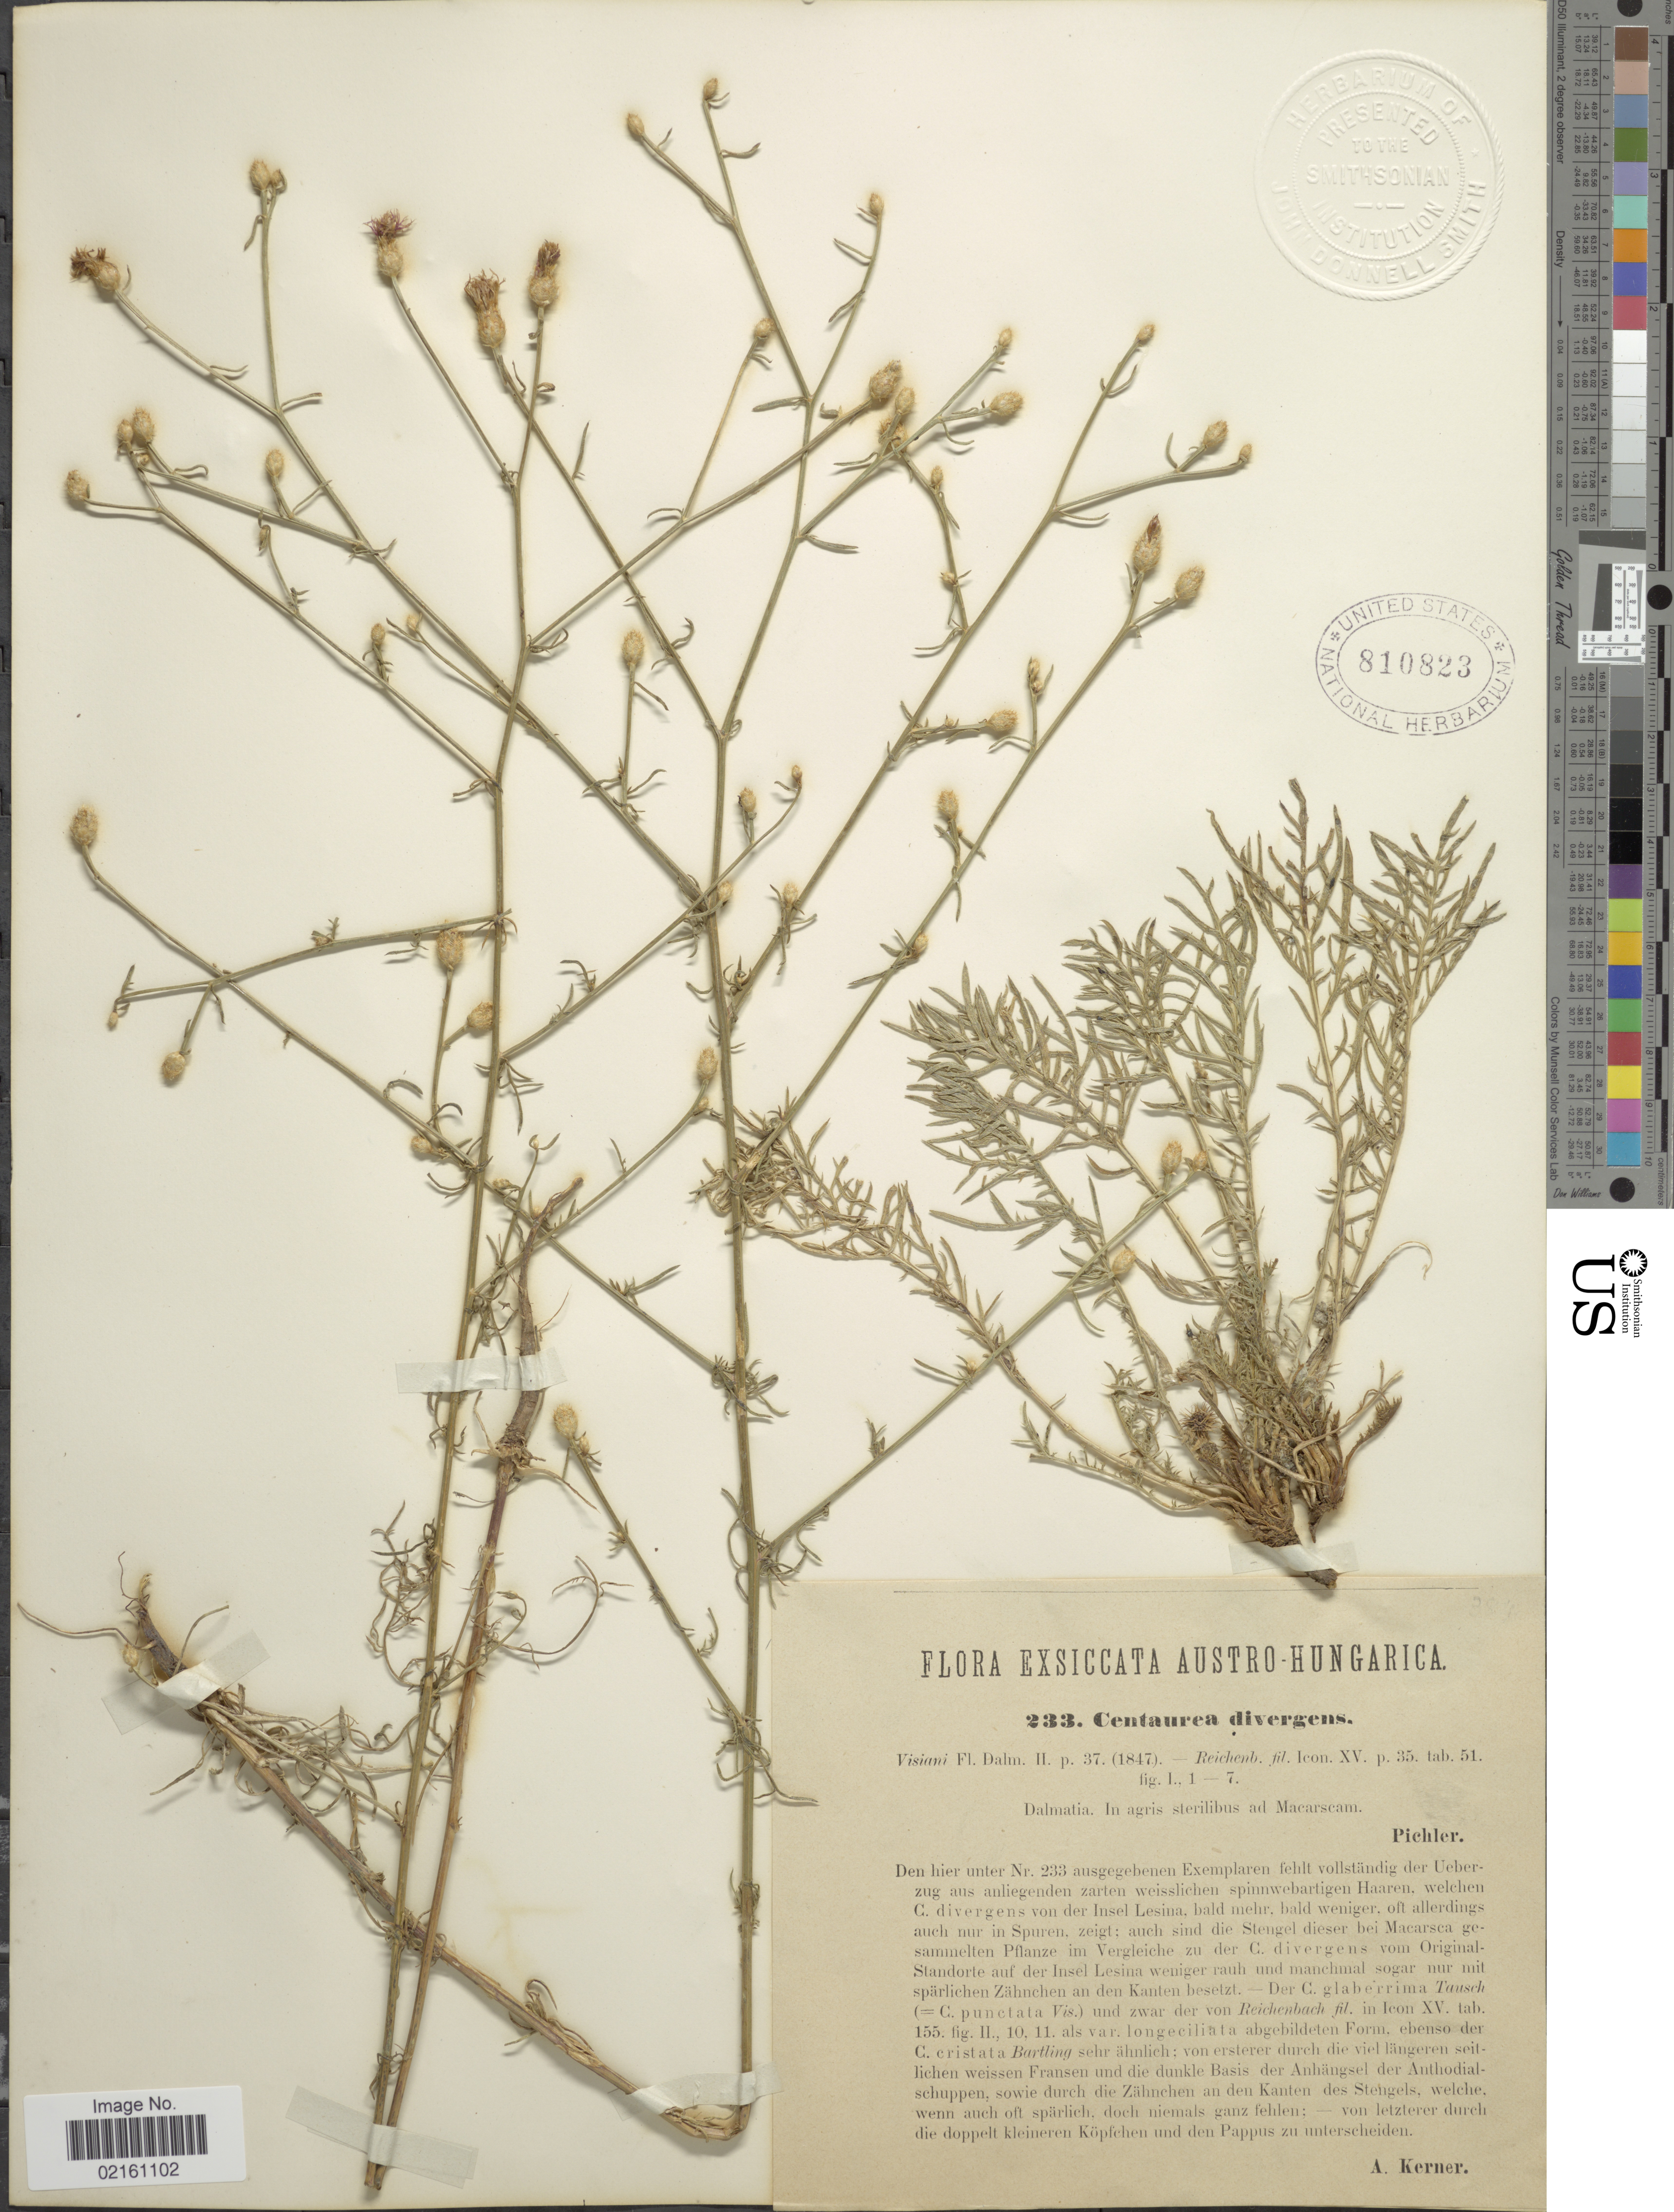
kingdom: Plantae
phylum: Tracheophyta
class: Magnoliopsida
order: Asterales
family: Asteraceae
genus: Centaurea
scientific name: Centaurea aristata subsp. langeana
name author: (Willk.) Dostál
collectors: Pichler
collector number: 233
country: Croatia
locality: Austro-Hungarica, Dalmatia, ad Macarscam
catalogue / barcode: US 810823